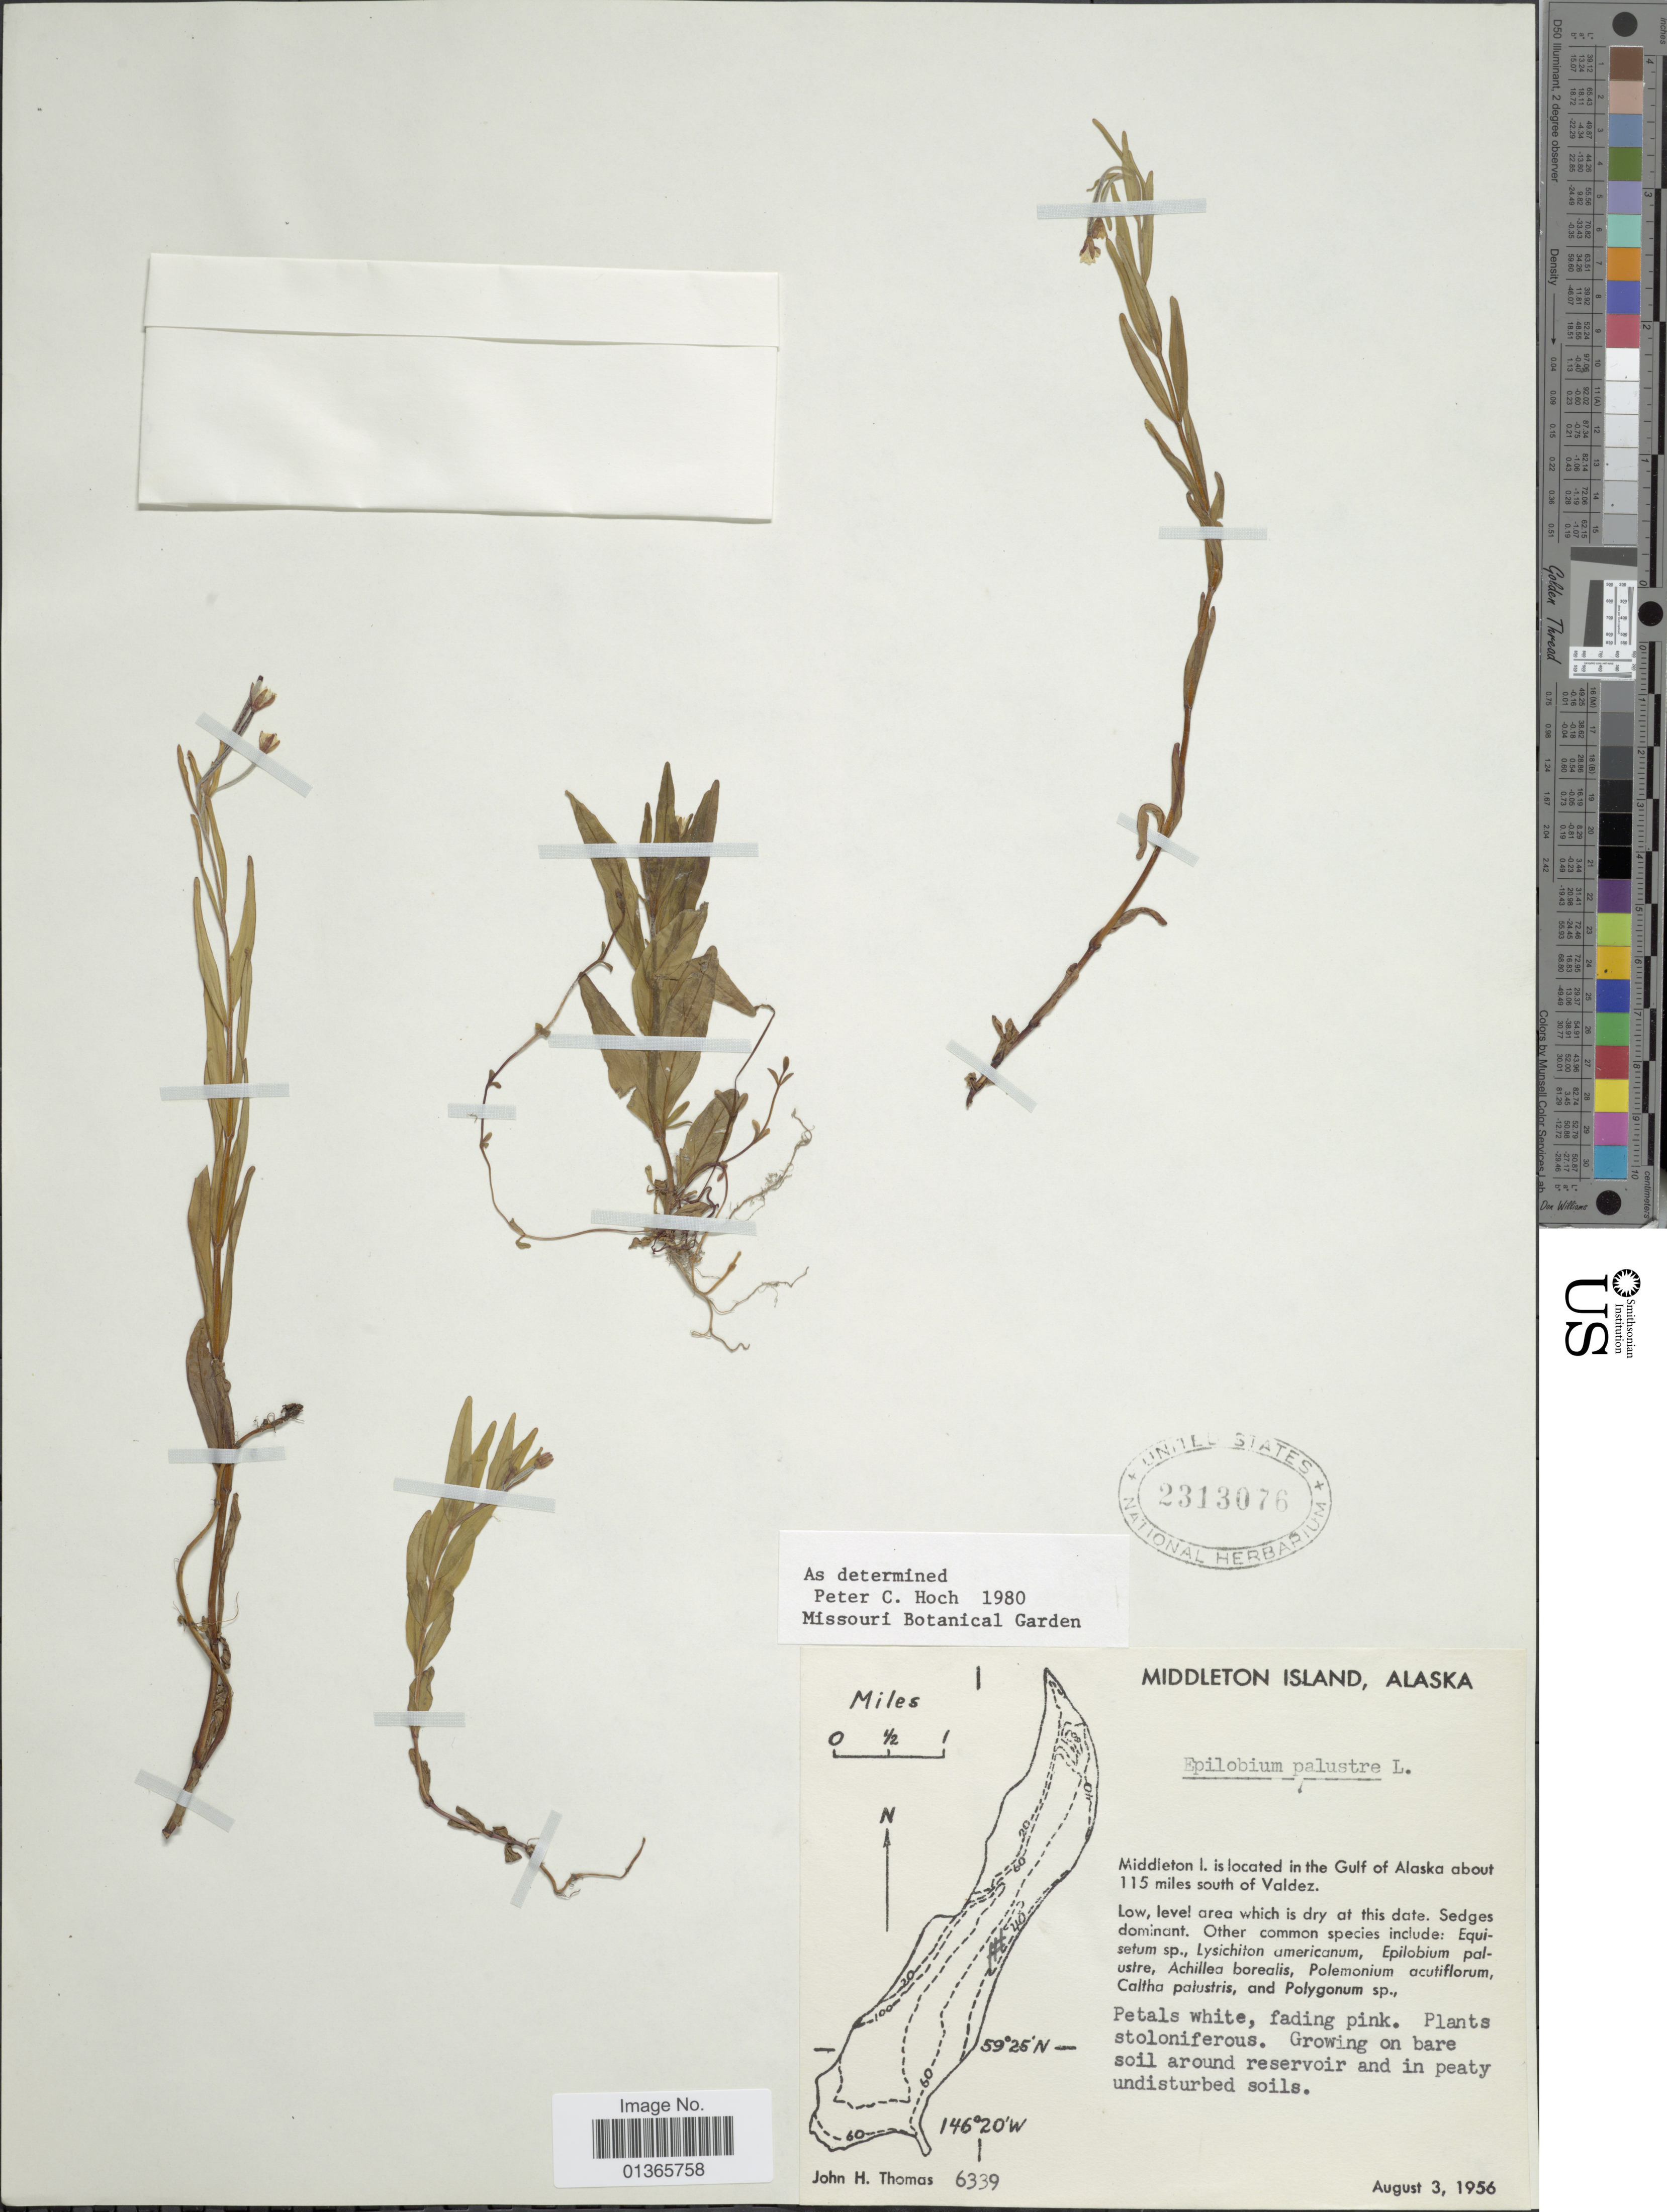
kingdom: Plantae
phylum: Tracheophyta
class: Magnoliopsida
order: Myrtales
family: Onagraceae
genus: Epilobium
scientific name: Epilobium palustre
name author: L.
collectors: J. H. Thomas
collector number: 6339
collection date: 1956-08-03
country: United States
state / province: Alaska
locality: Middleton I. is located in the Gulf of Alaska about 115 miles south of Valdez.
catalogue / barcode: US 2313076